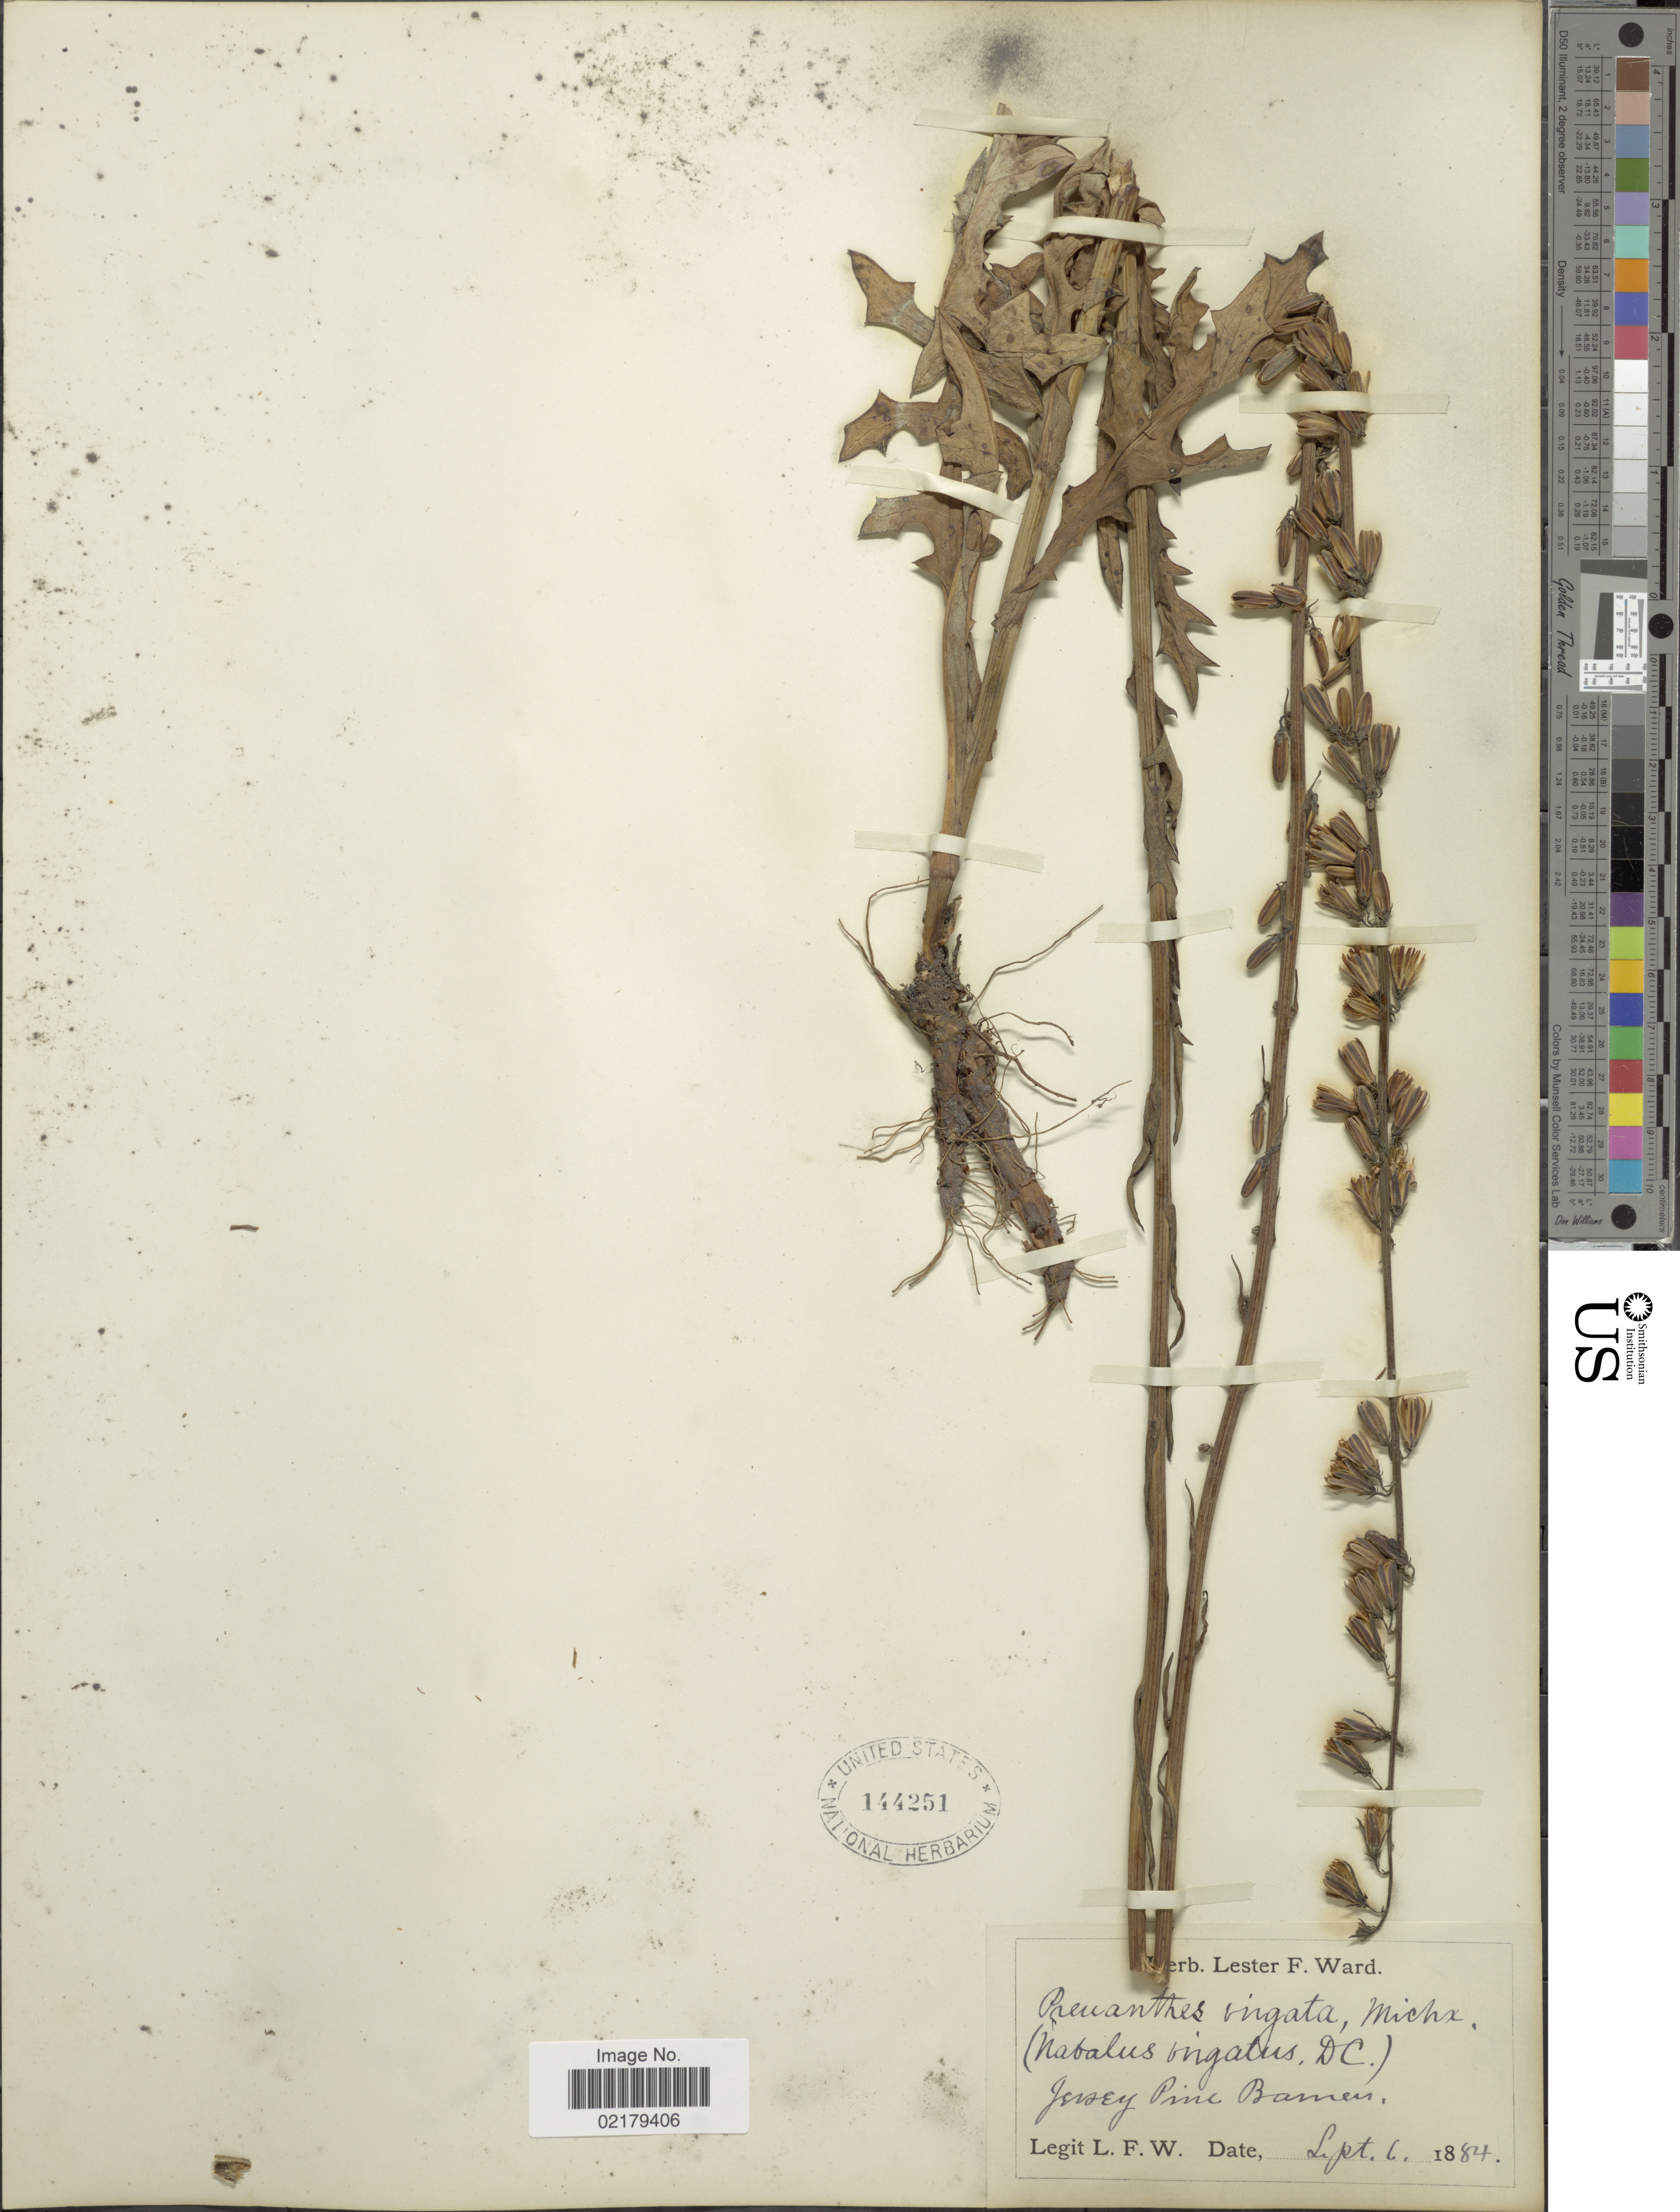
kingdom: Plantae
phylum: Tracheophyta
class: Magnoliopsida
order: Asterales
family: Asteraceae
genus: Prenanthes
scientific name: Prenanthes autumnalis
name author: Walter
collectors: L. F. Ward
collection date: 1884-09-06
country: United States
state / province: New Jersey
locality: Jersey Pine Banners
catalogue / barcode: US 144251